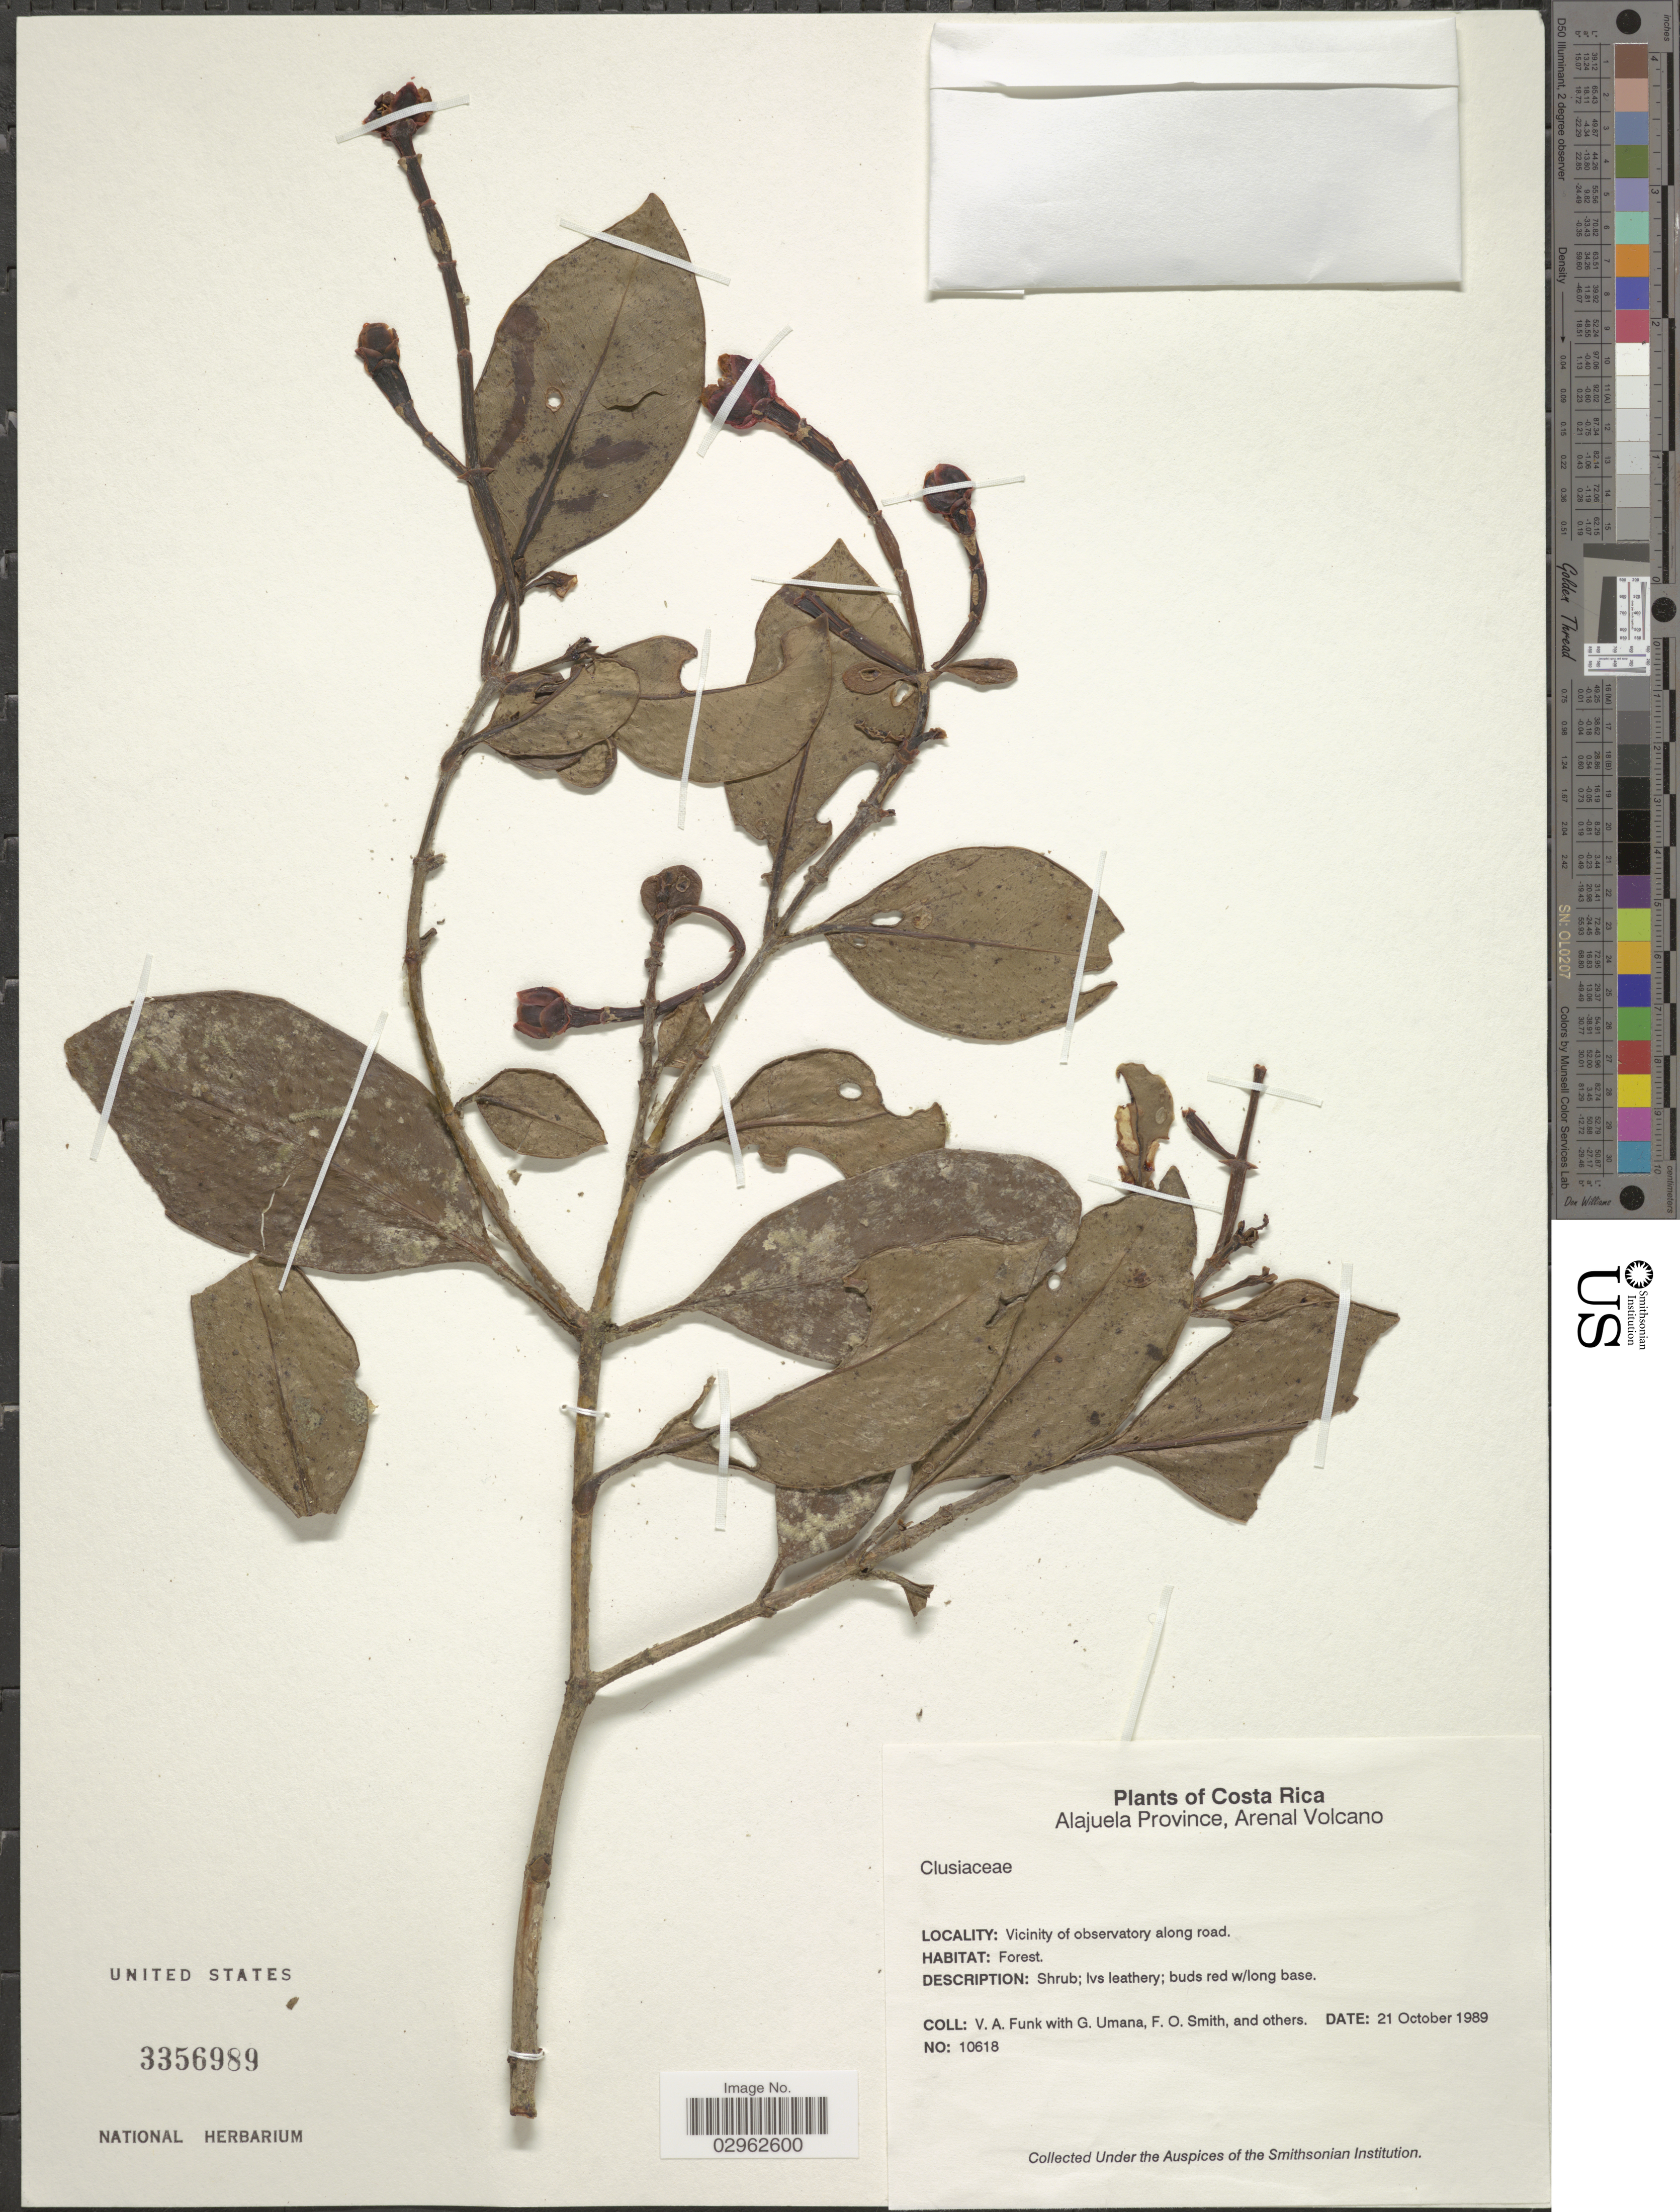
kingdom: Plantae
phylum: Tracheophyta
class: Magnoliopsida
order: Malpighiales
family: Clusiaceae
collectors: V. Funk, G. Umana, F. Smith & et al.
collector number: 10618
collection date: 1989-10-21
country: Costa Rica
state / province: Alajuela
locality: Arenal Volcano, Vicinity of observatory along road.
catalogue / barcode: US 3356989